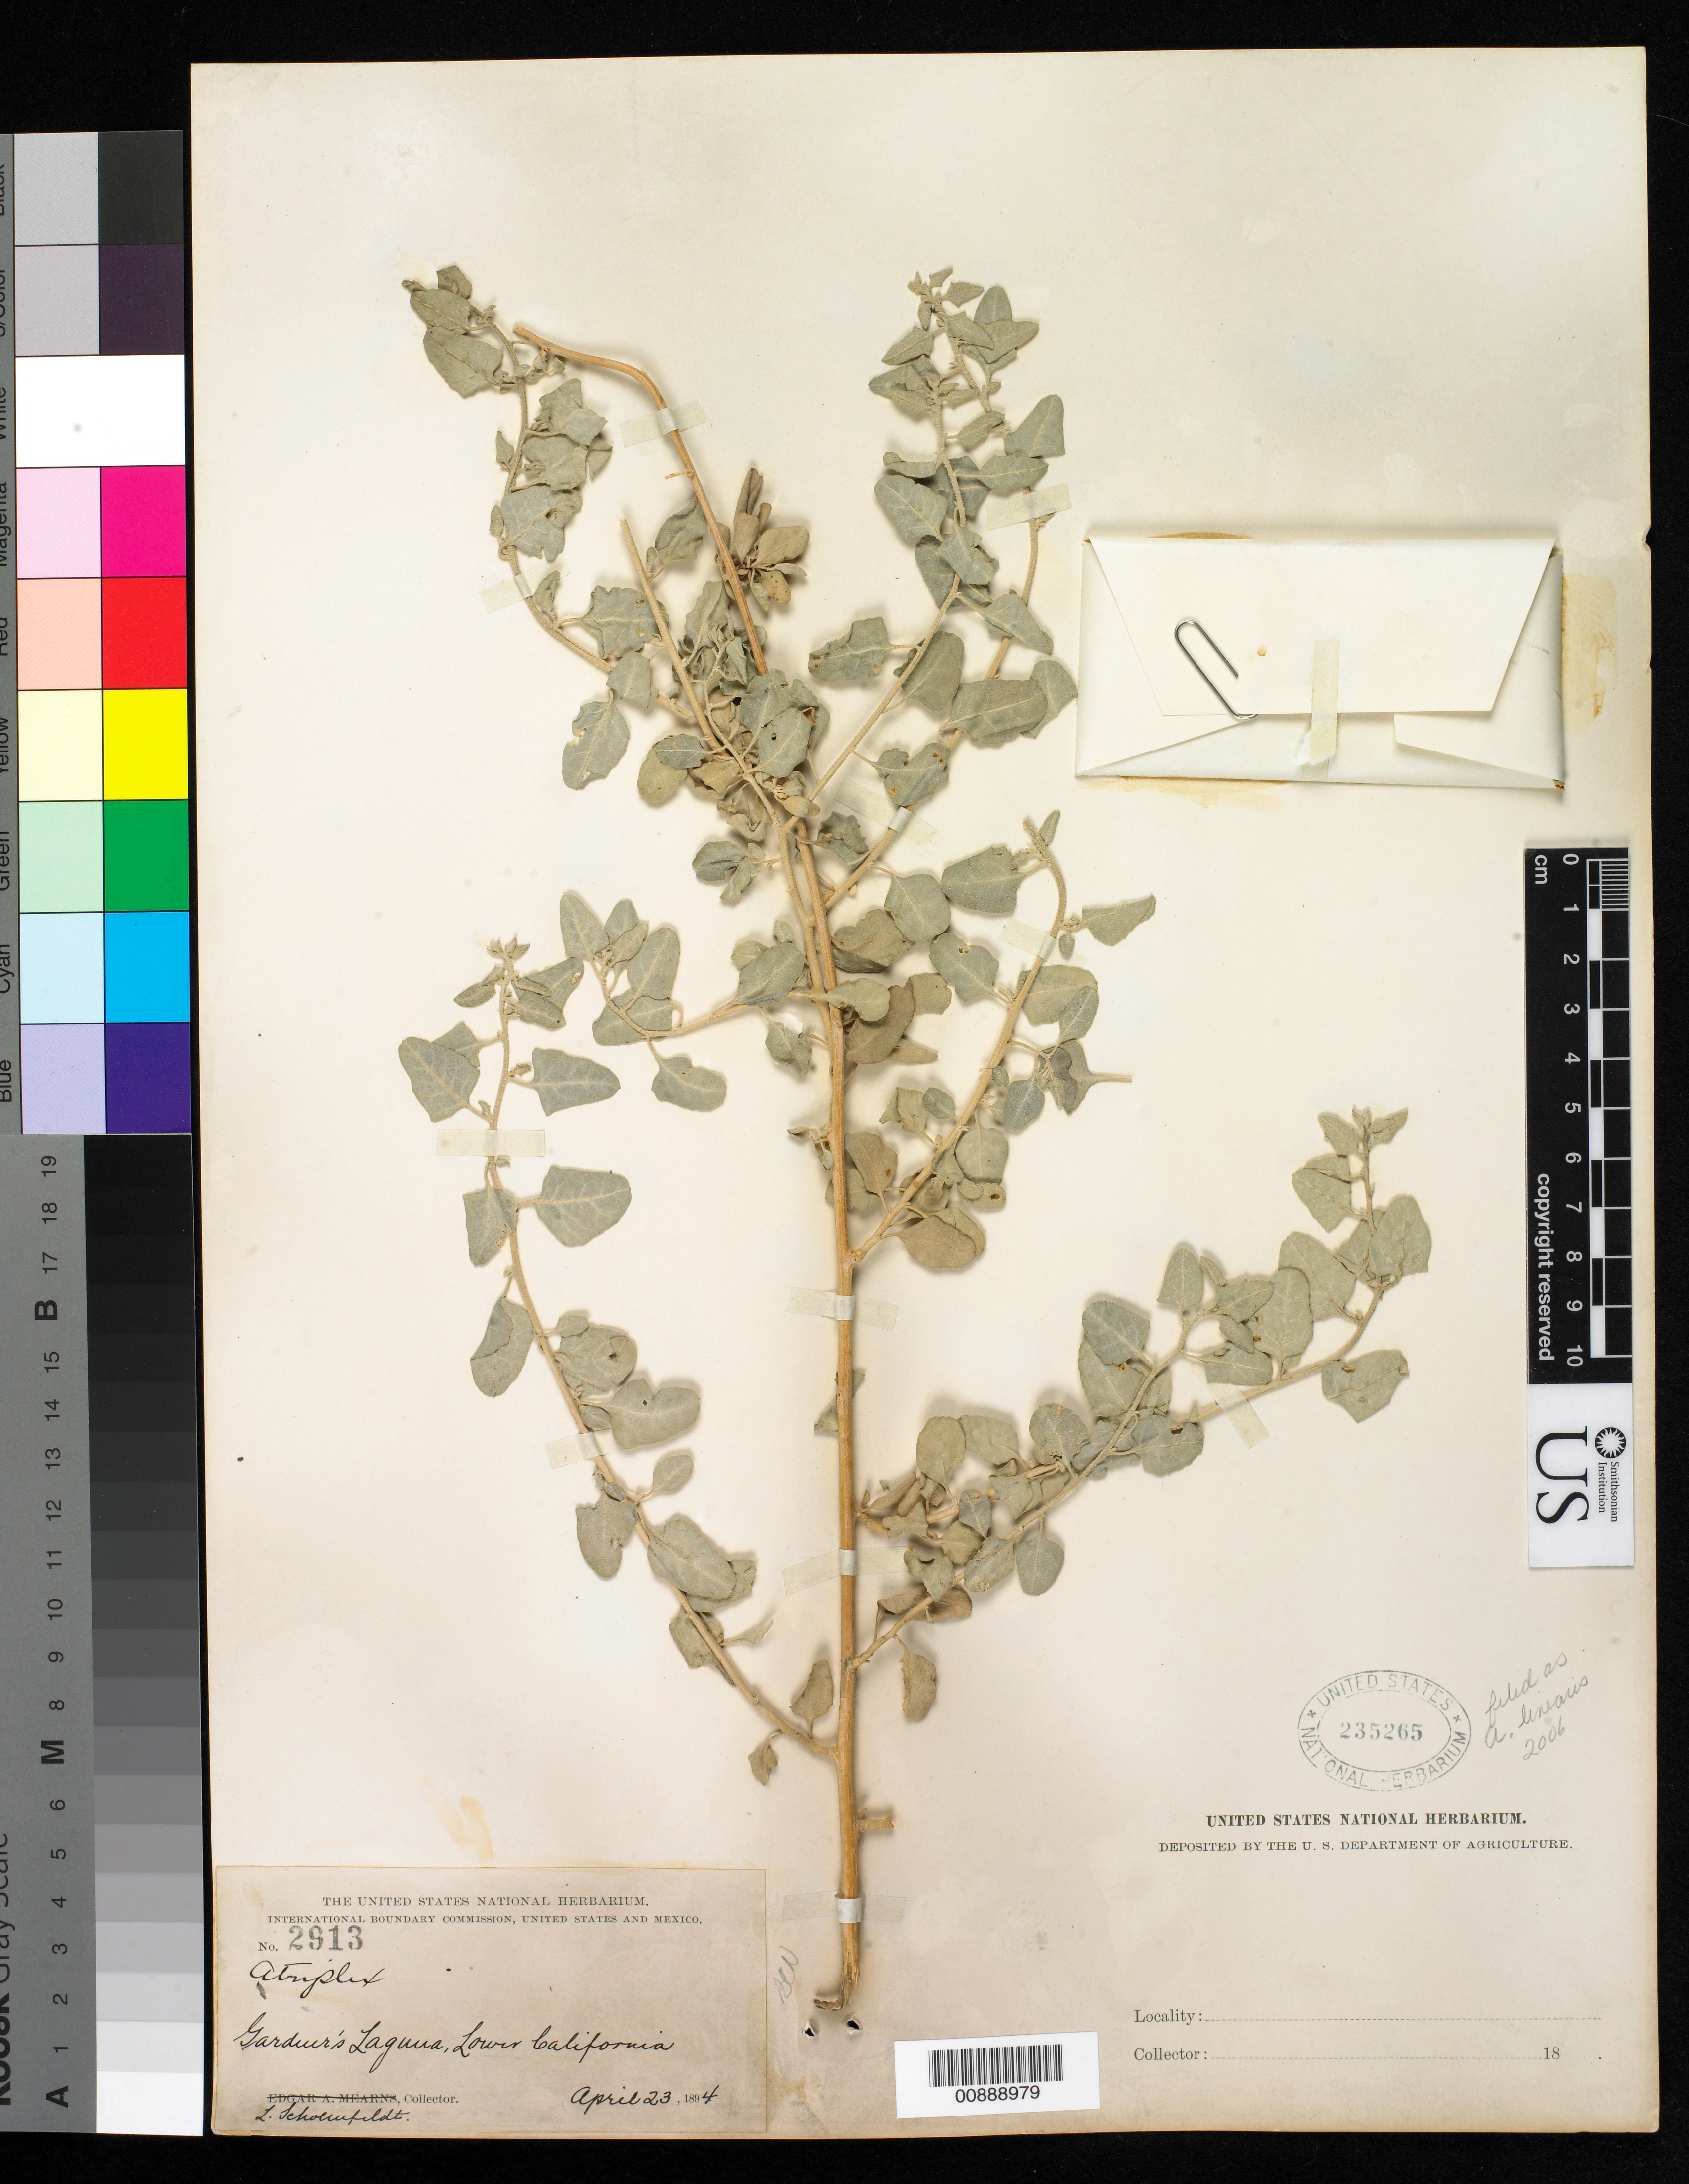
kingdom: Plantae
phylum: Tracheophyta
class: Magnoliopsida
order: Caryophyllales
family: Amaranthaceae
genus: Atriplex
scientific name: Atriplex linearis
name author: S. Watson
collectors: L. Schoenfeldt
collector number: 2913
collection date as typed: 23 Apr 1894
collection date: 1894-04-23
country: Mexico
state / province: Baja California Norte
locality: Gardner's Laguna, Baja California.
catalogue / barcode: US 235265